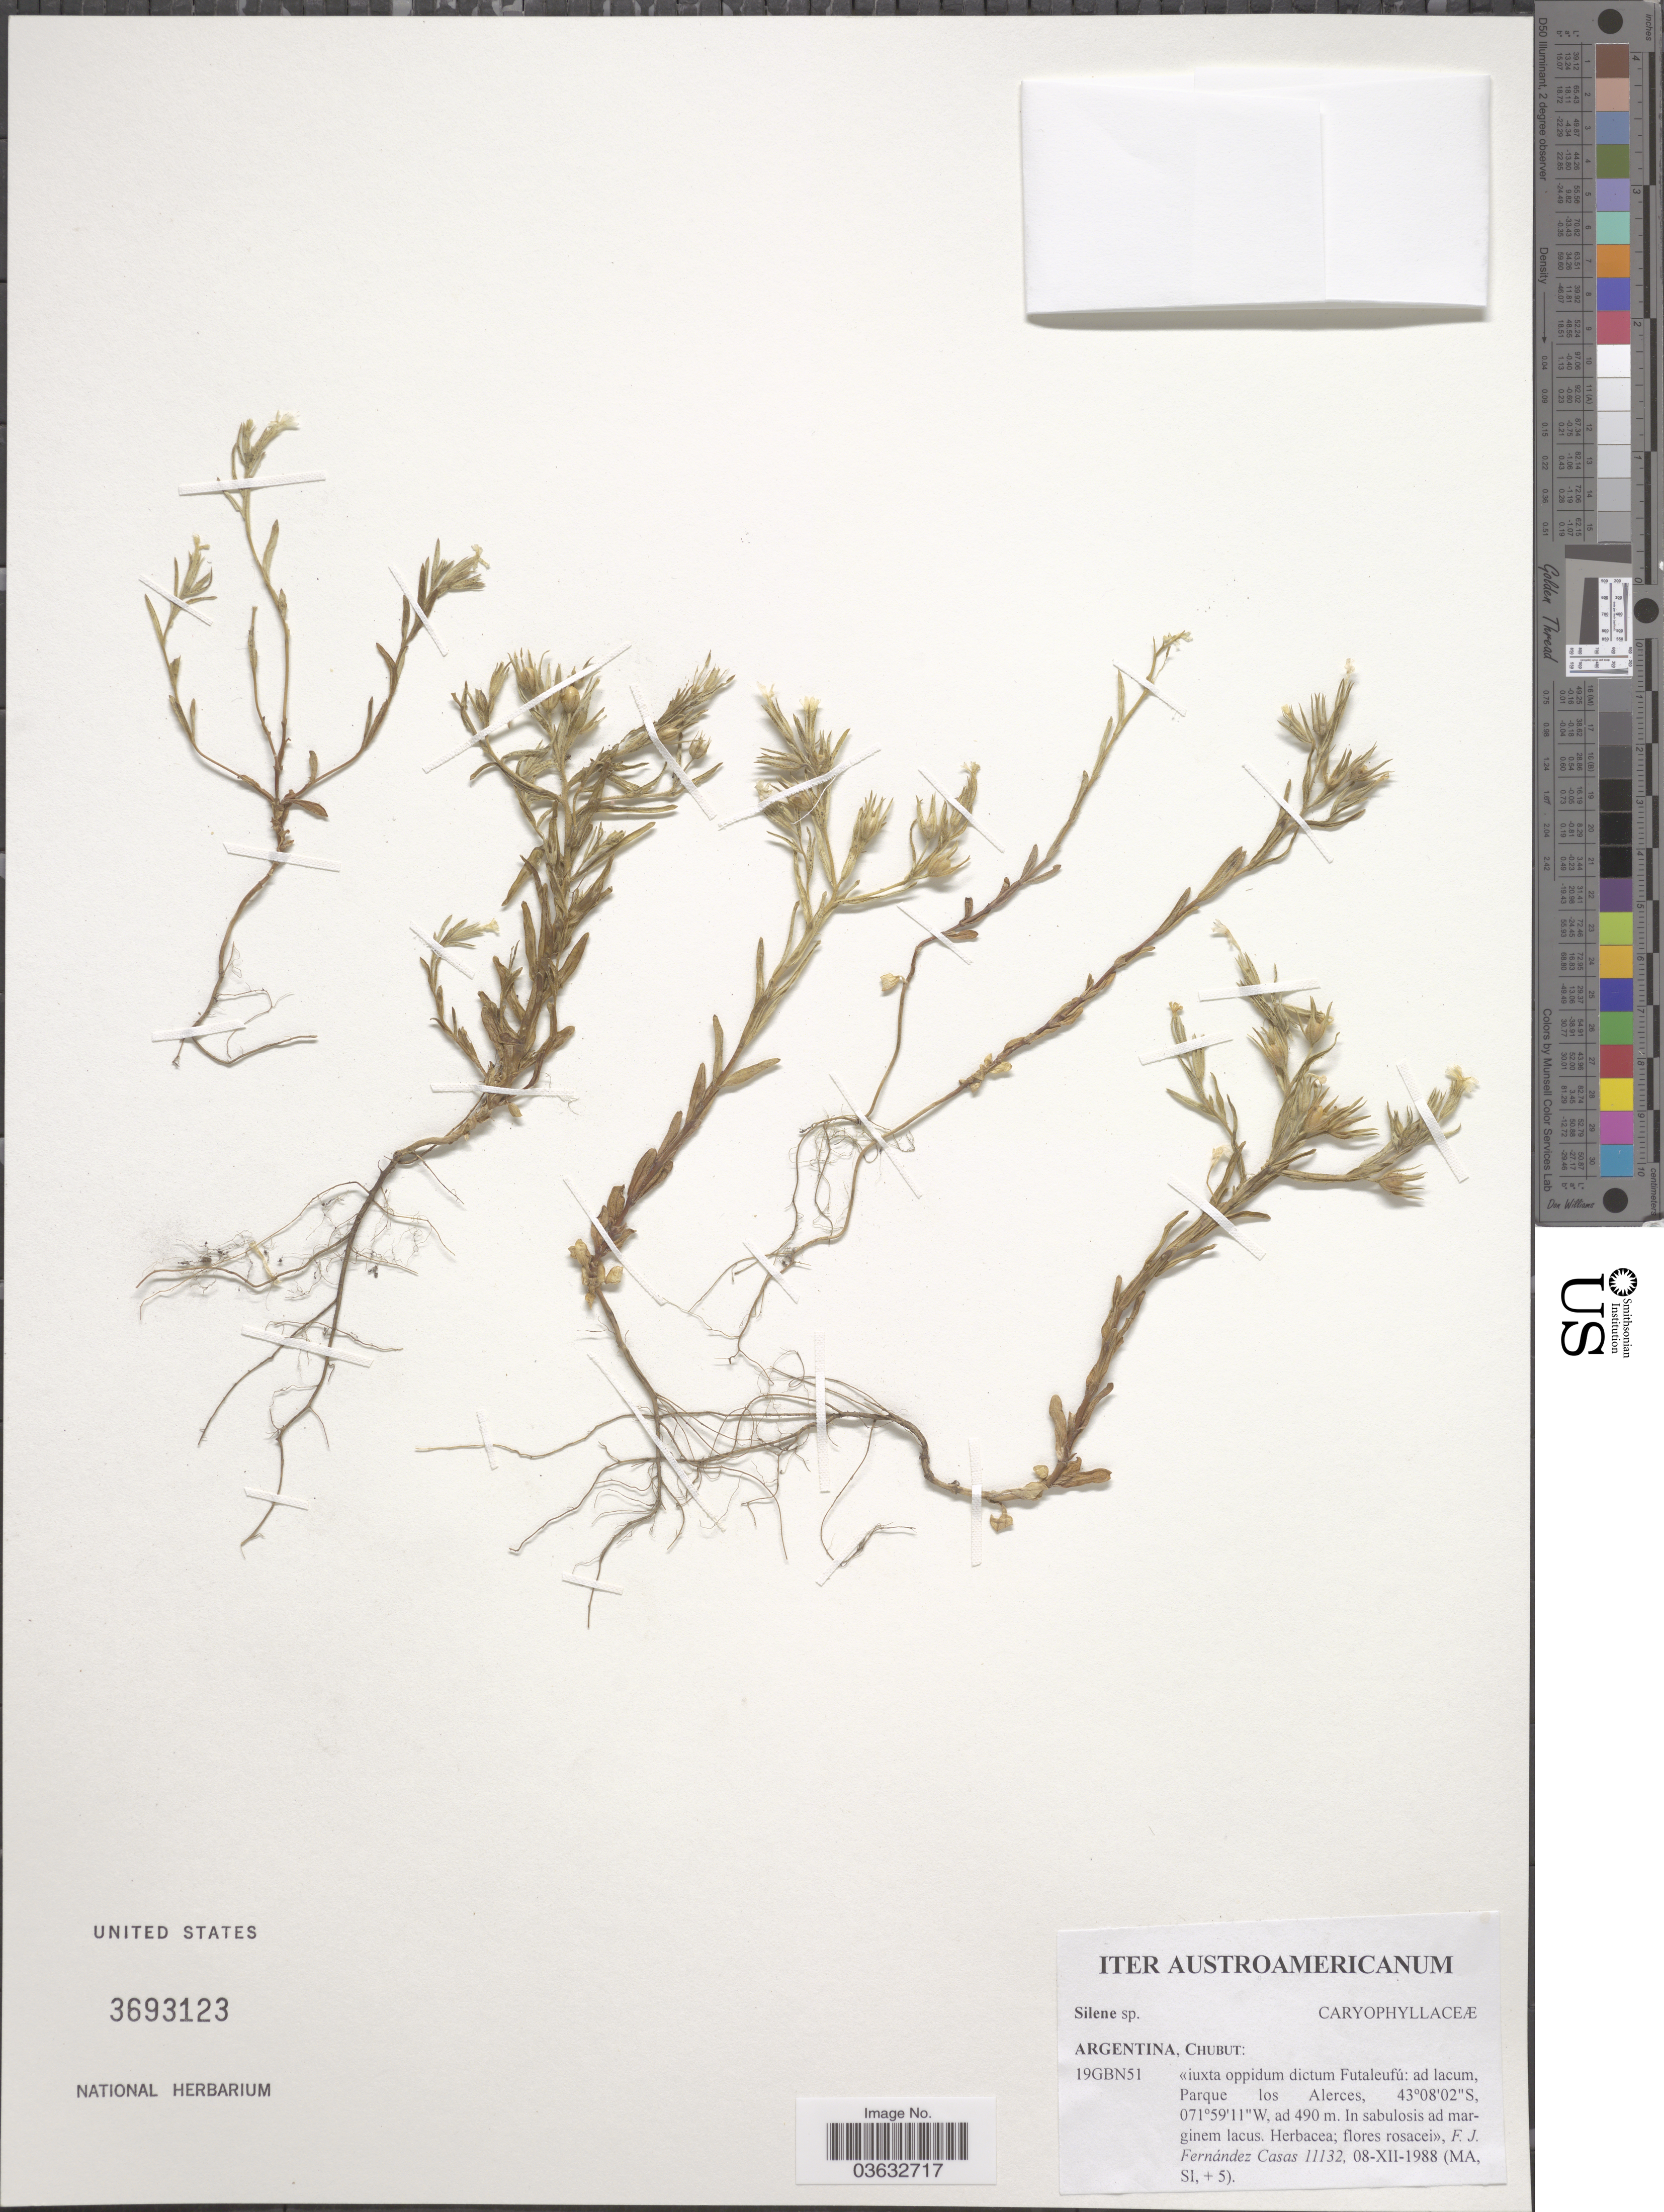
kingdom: Plantae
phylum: Tracheophyta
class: Magnoliopsida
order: Caryophyllales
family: Caryophyllaceae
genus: Silene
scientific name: Silene sp.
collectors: F. Fernández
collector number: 11132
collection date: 1988-12-08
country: Argentina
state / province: Chubut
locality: Parque los Alerces.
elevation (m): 490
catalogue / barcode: US 3693123